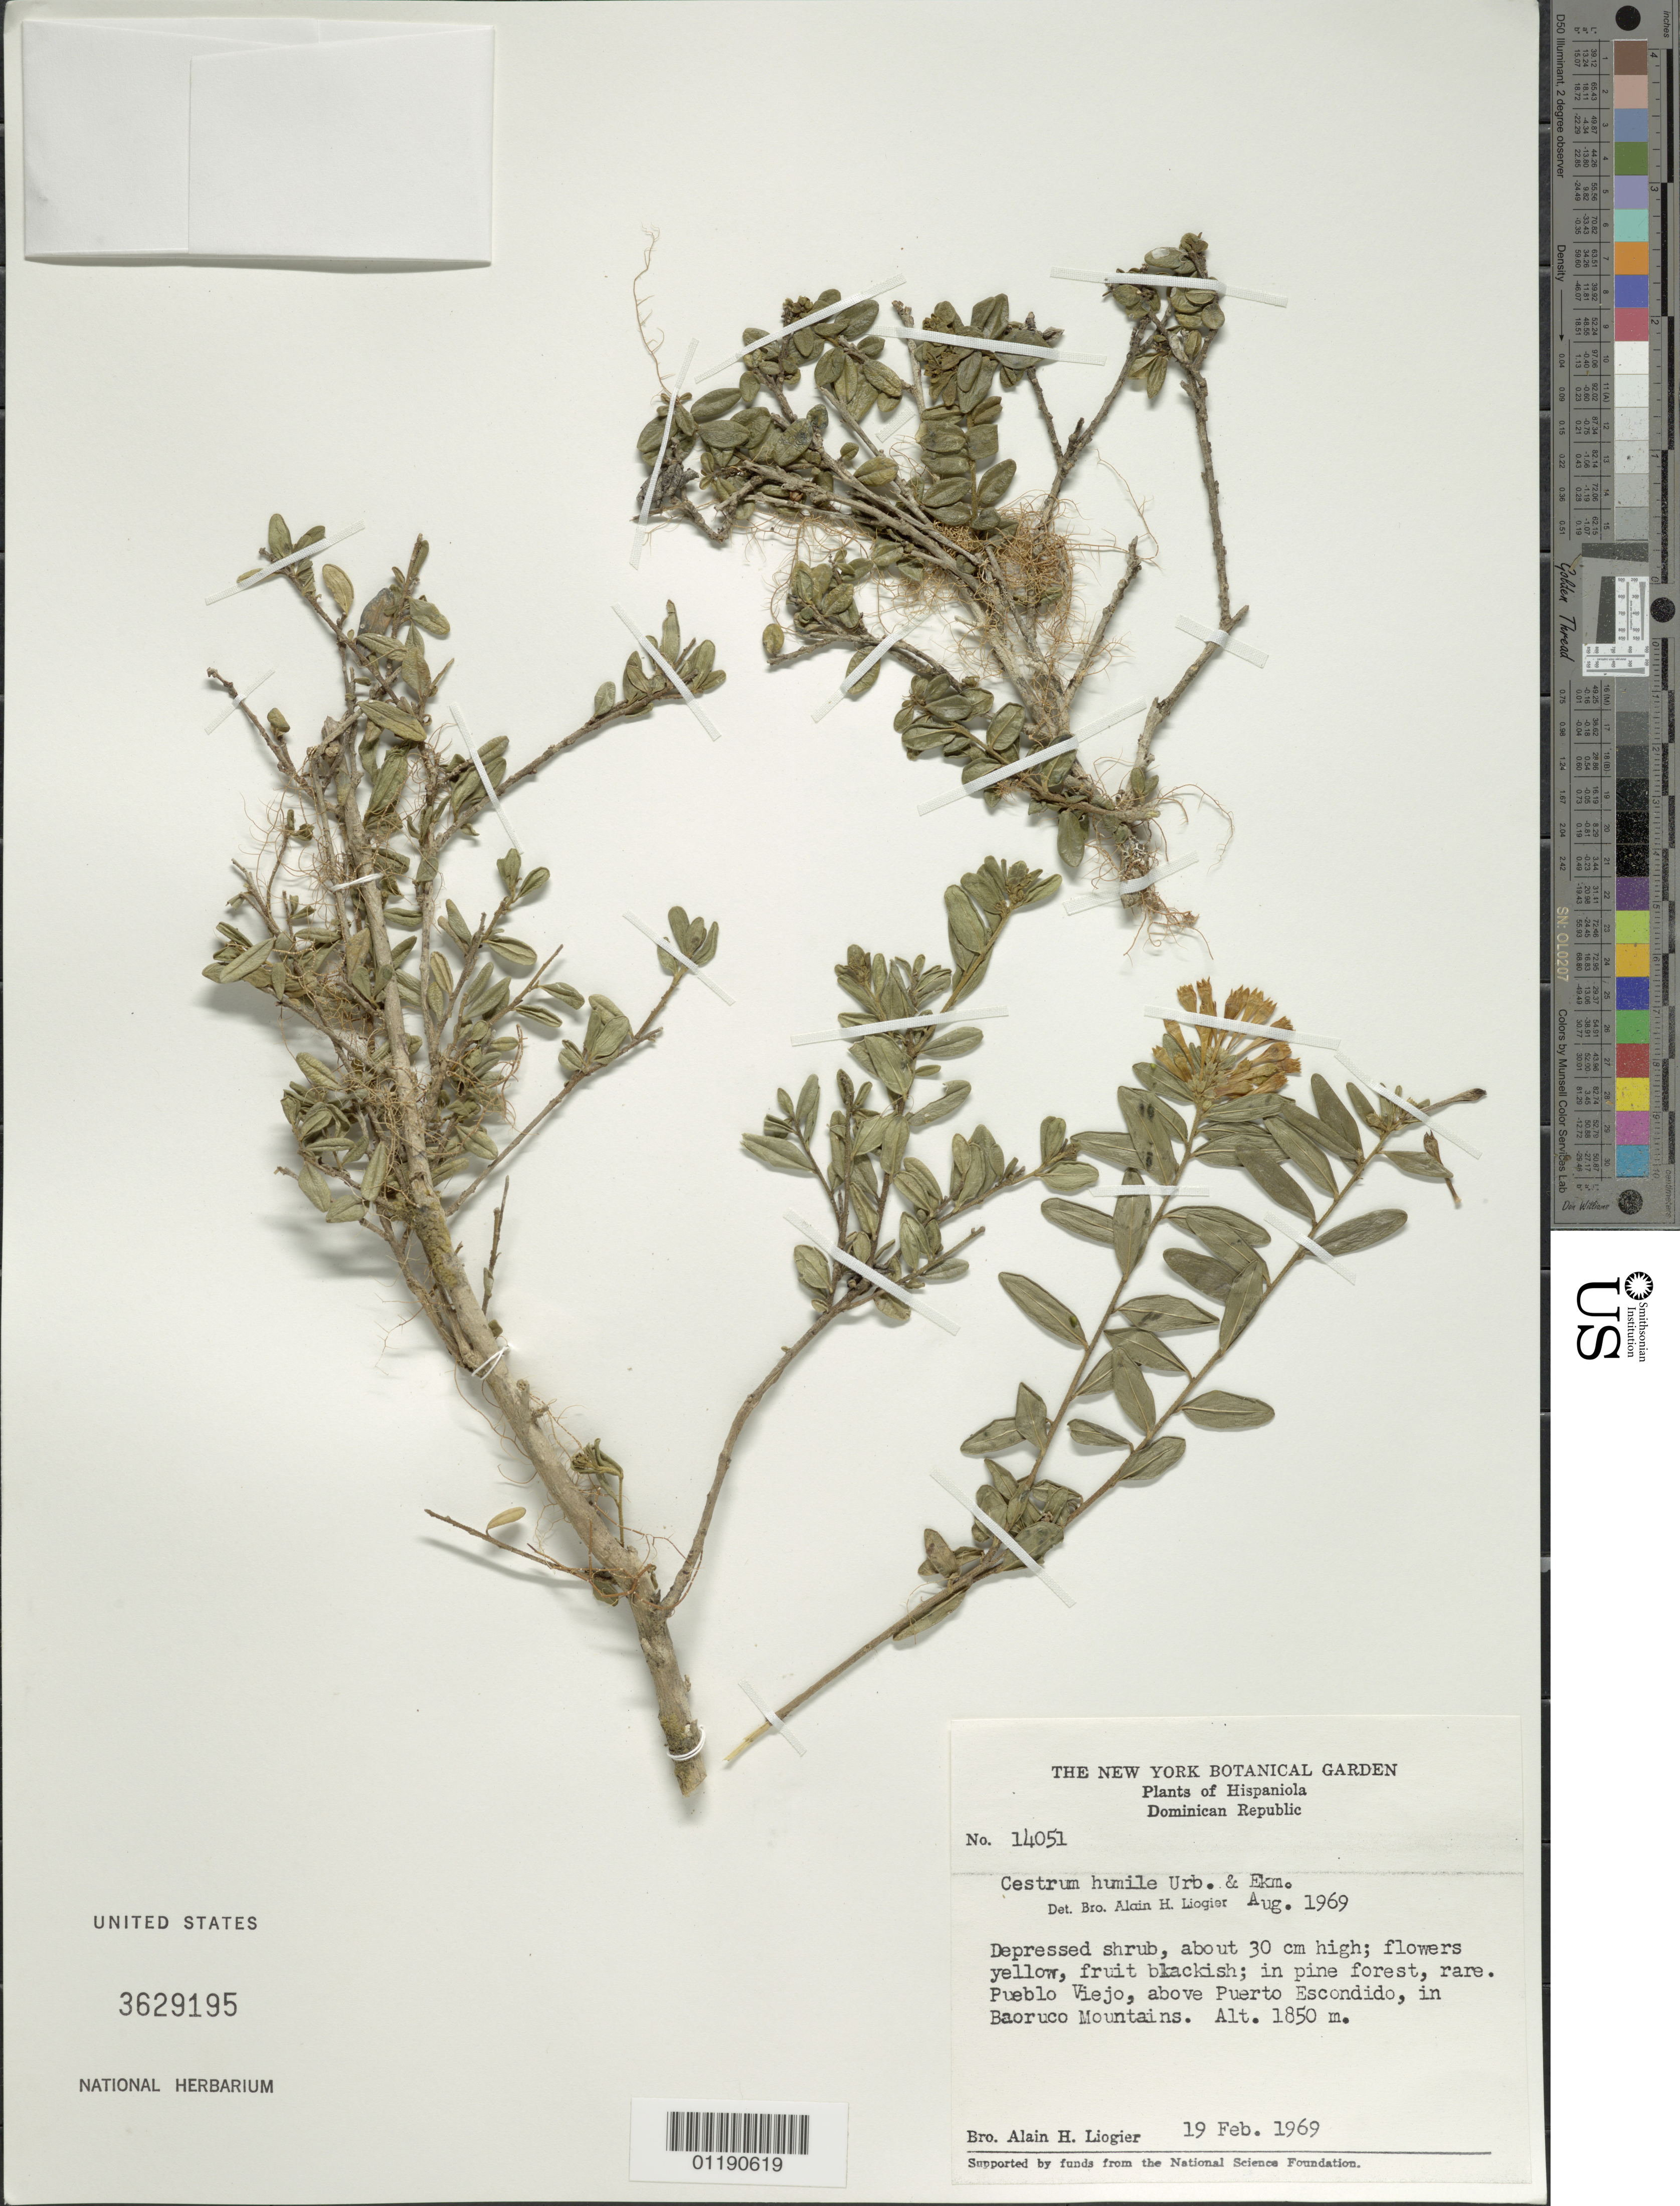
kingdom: Plantae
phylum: Tracheophyta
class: Magnoliopsida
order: Solanales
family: Solanaceae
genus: Cestrum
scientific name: Cestrum humile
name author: Urb. & Ekman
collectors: A. H. Liogier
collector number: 14051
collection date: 1969-02-19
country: Dominican Republic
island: Hispaniola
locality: Pueblo Viego, above Puerto Escondido, in Baoruco Mountains.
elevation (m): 1850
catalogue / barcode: US 3629195